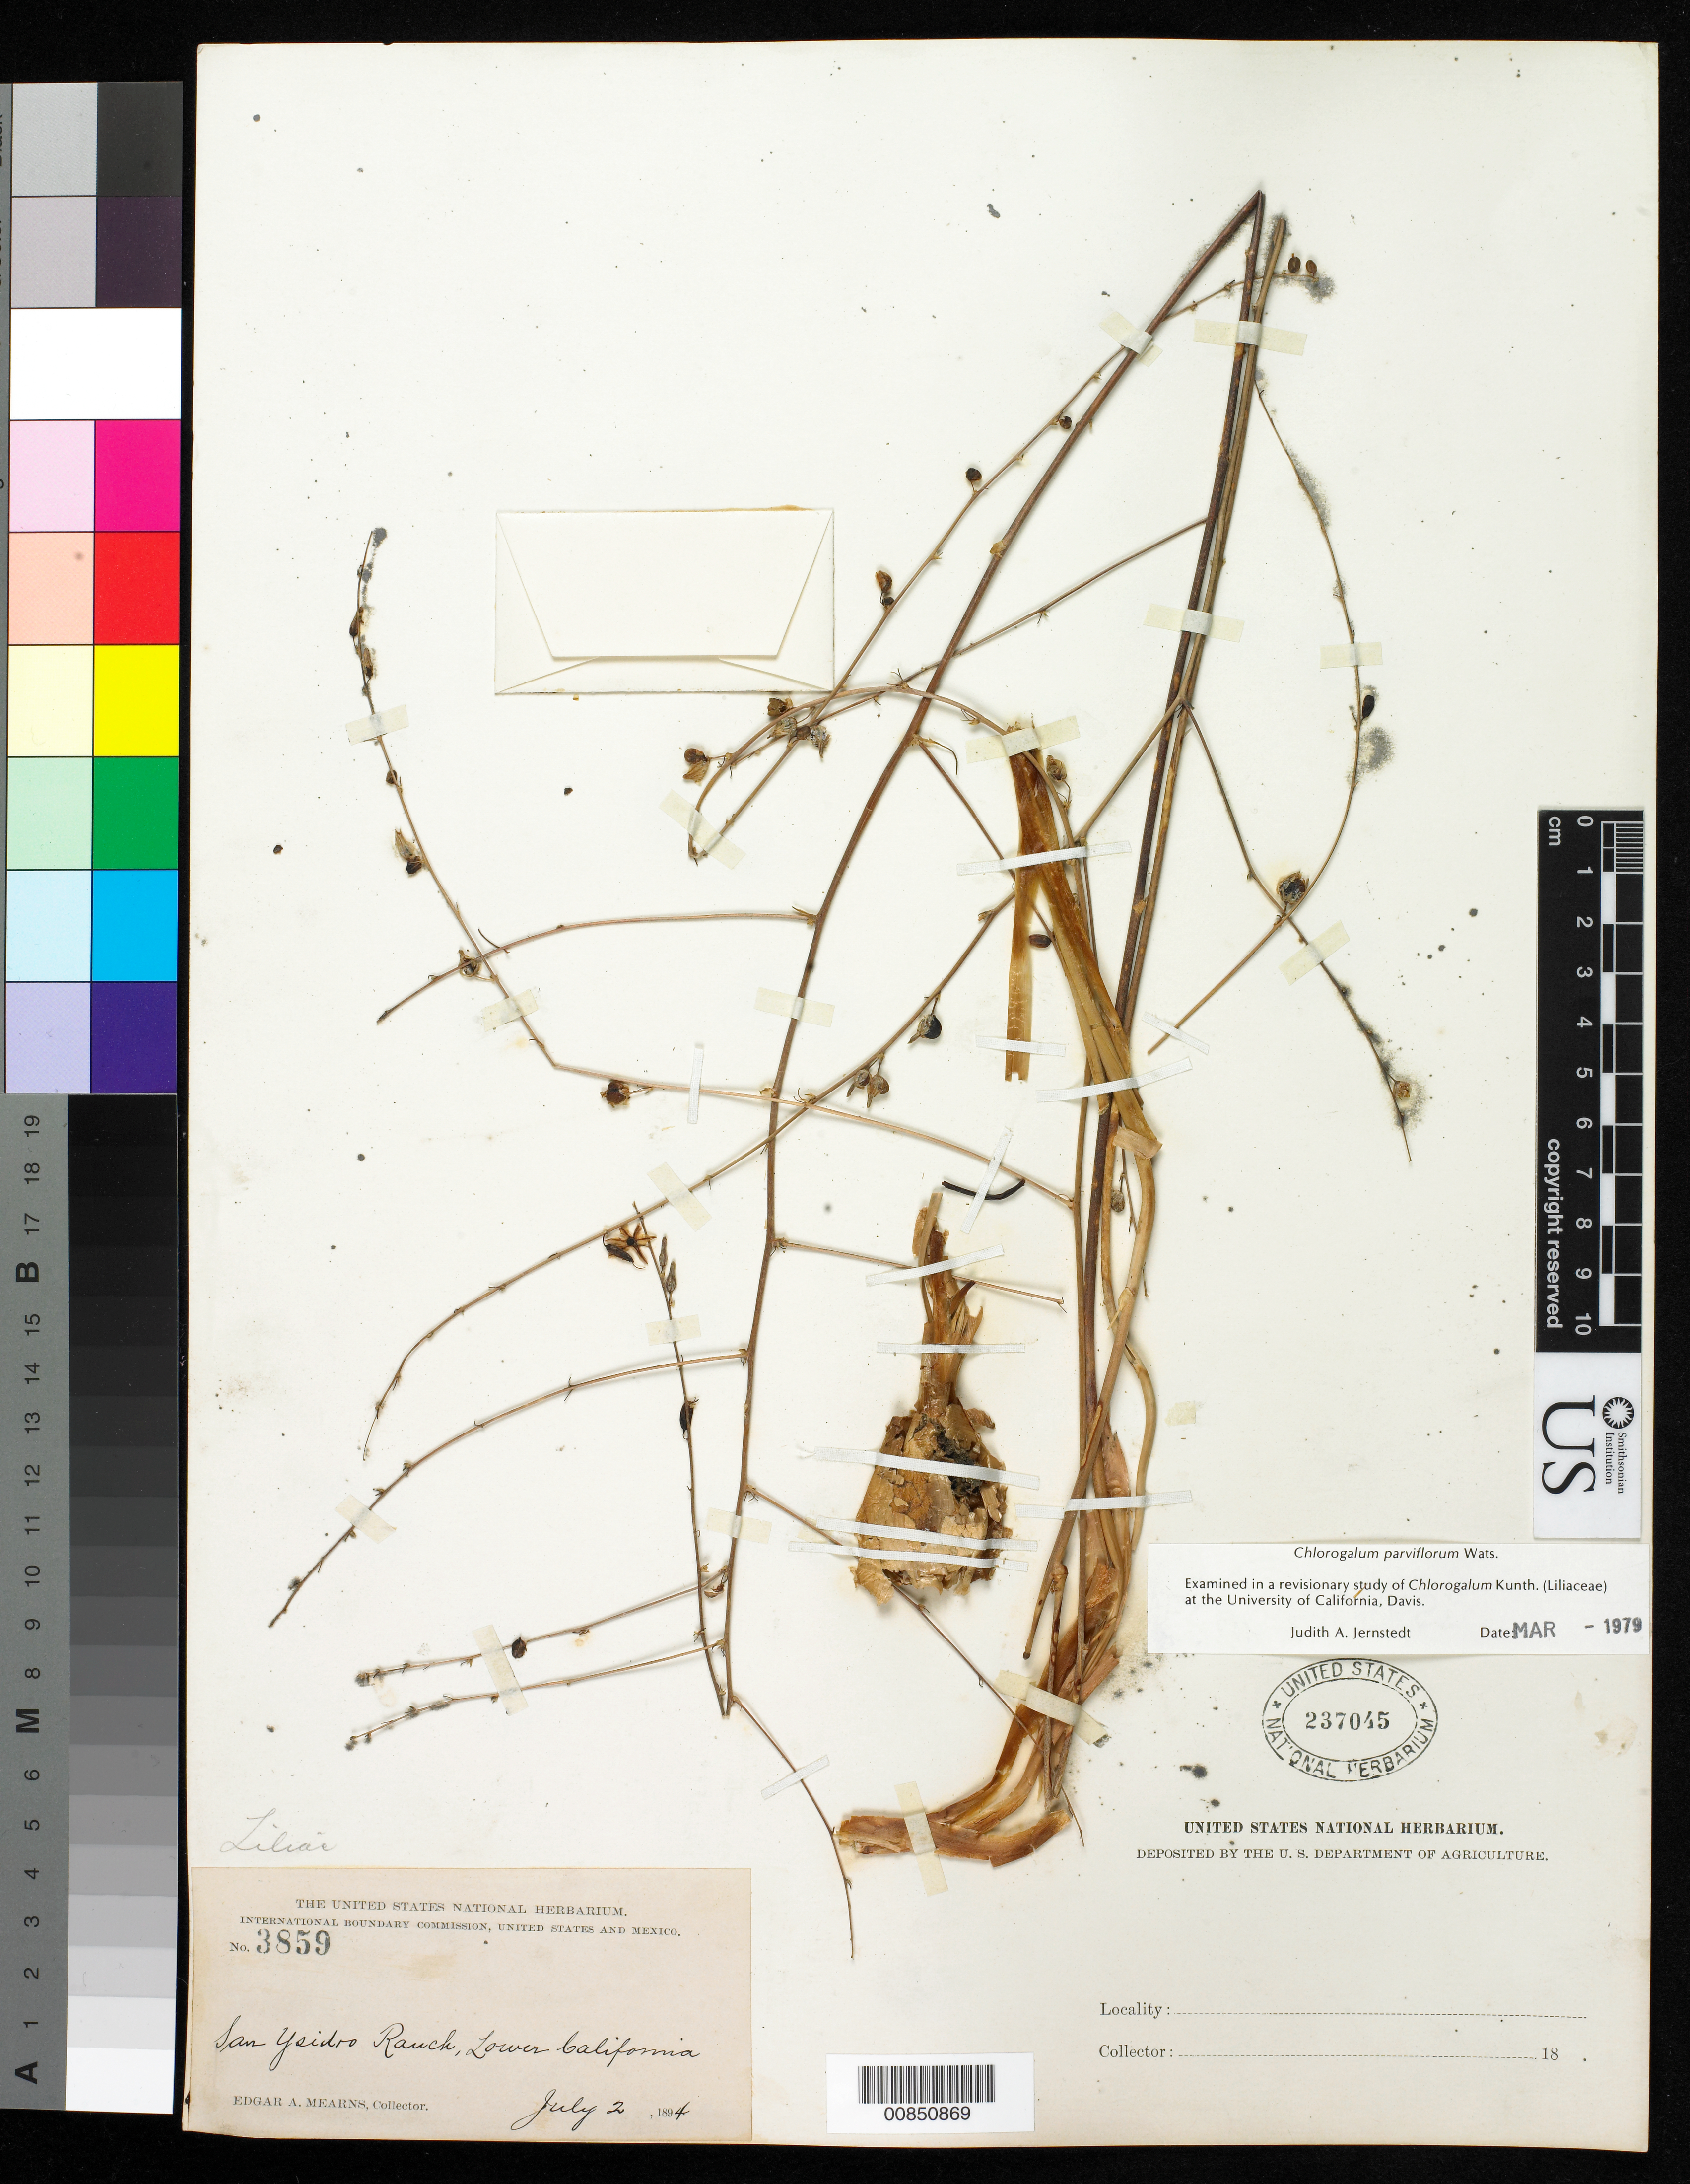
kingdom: Plantae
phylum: Tracheophyta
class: Liliopsida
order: Asparagales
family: Asparagaceae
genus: Chlorogalum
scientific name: Chlorogalum parviflorum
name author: S. Watson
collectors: E. A. Mearns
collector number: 3859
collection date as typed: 02 Jul 1894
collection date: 1894-07-02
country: Mexico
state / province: Baja California Norte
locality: San Ysidro Ranch, Baja California.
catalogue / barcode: US 237045